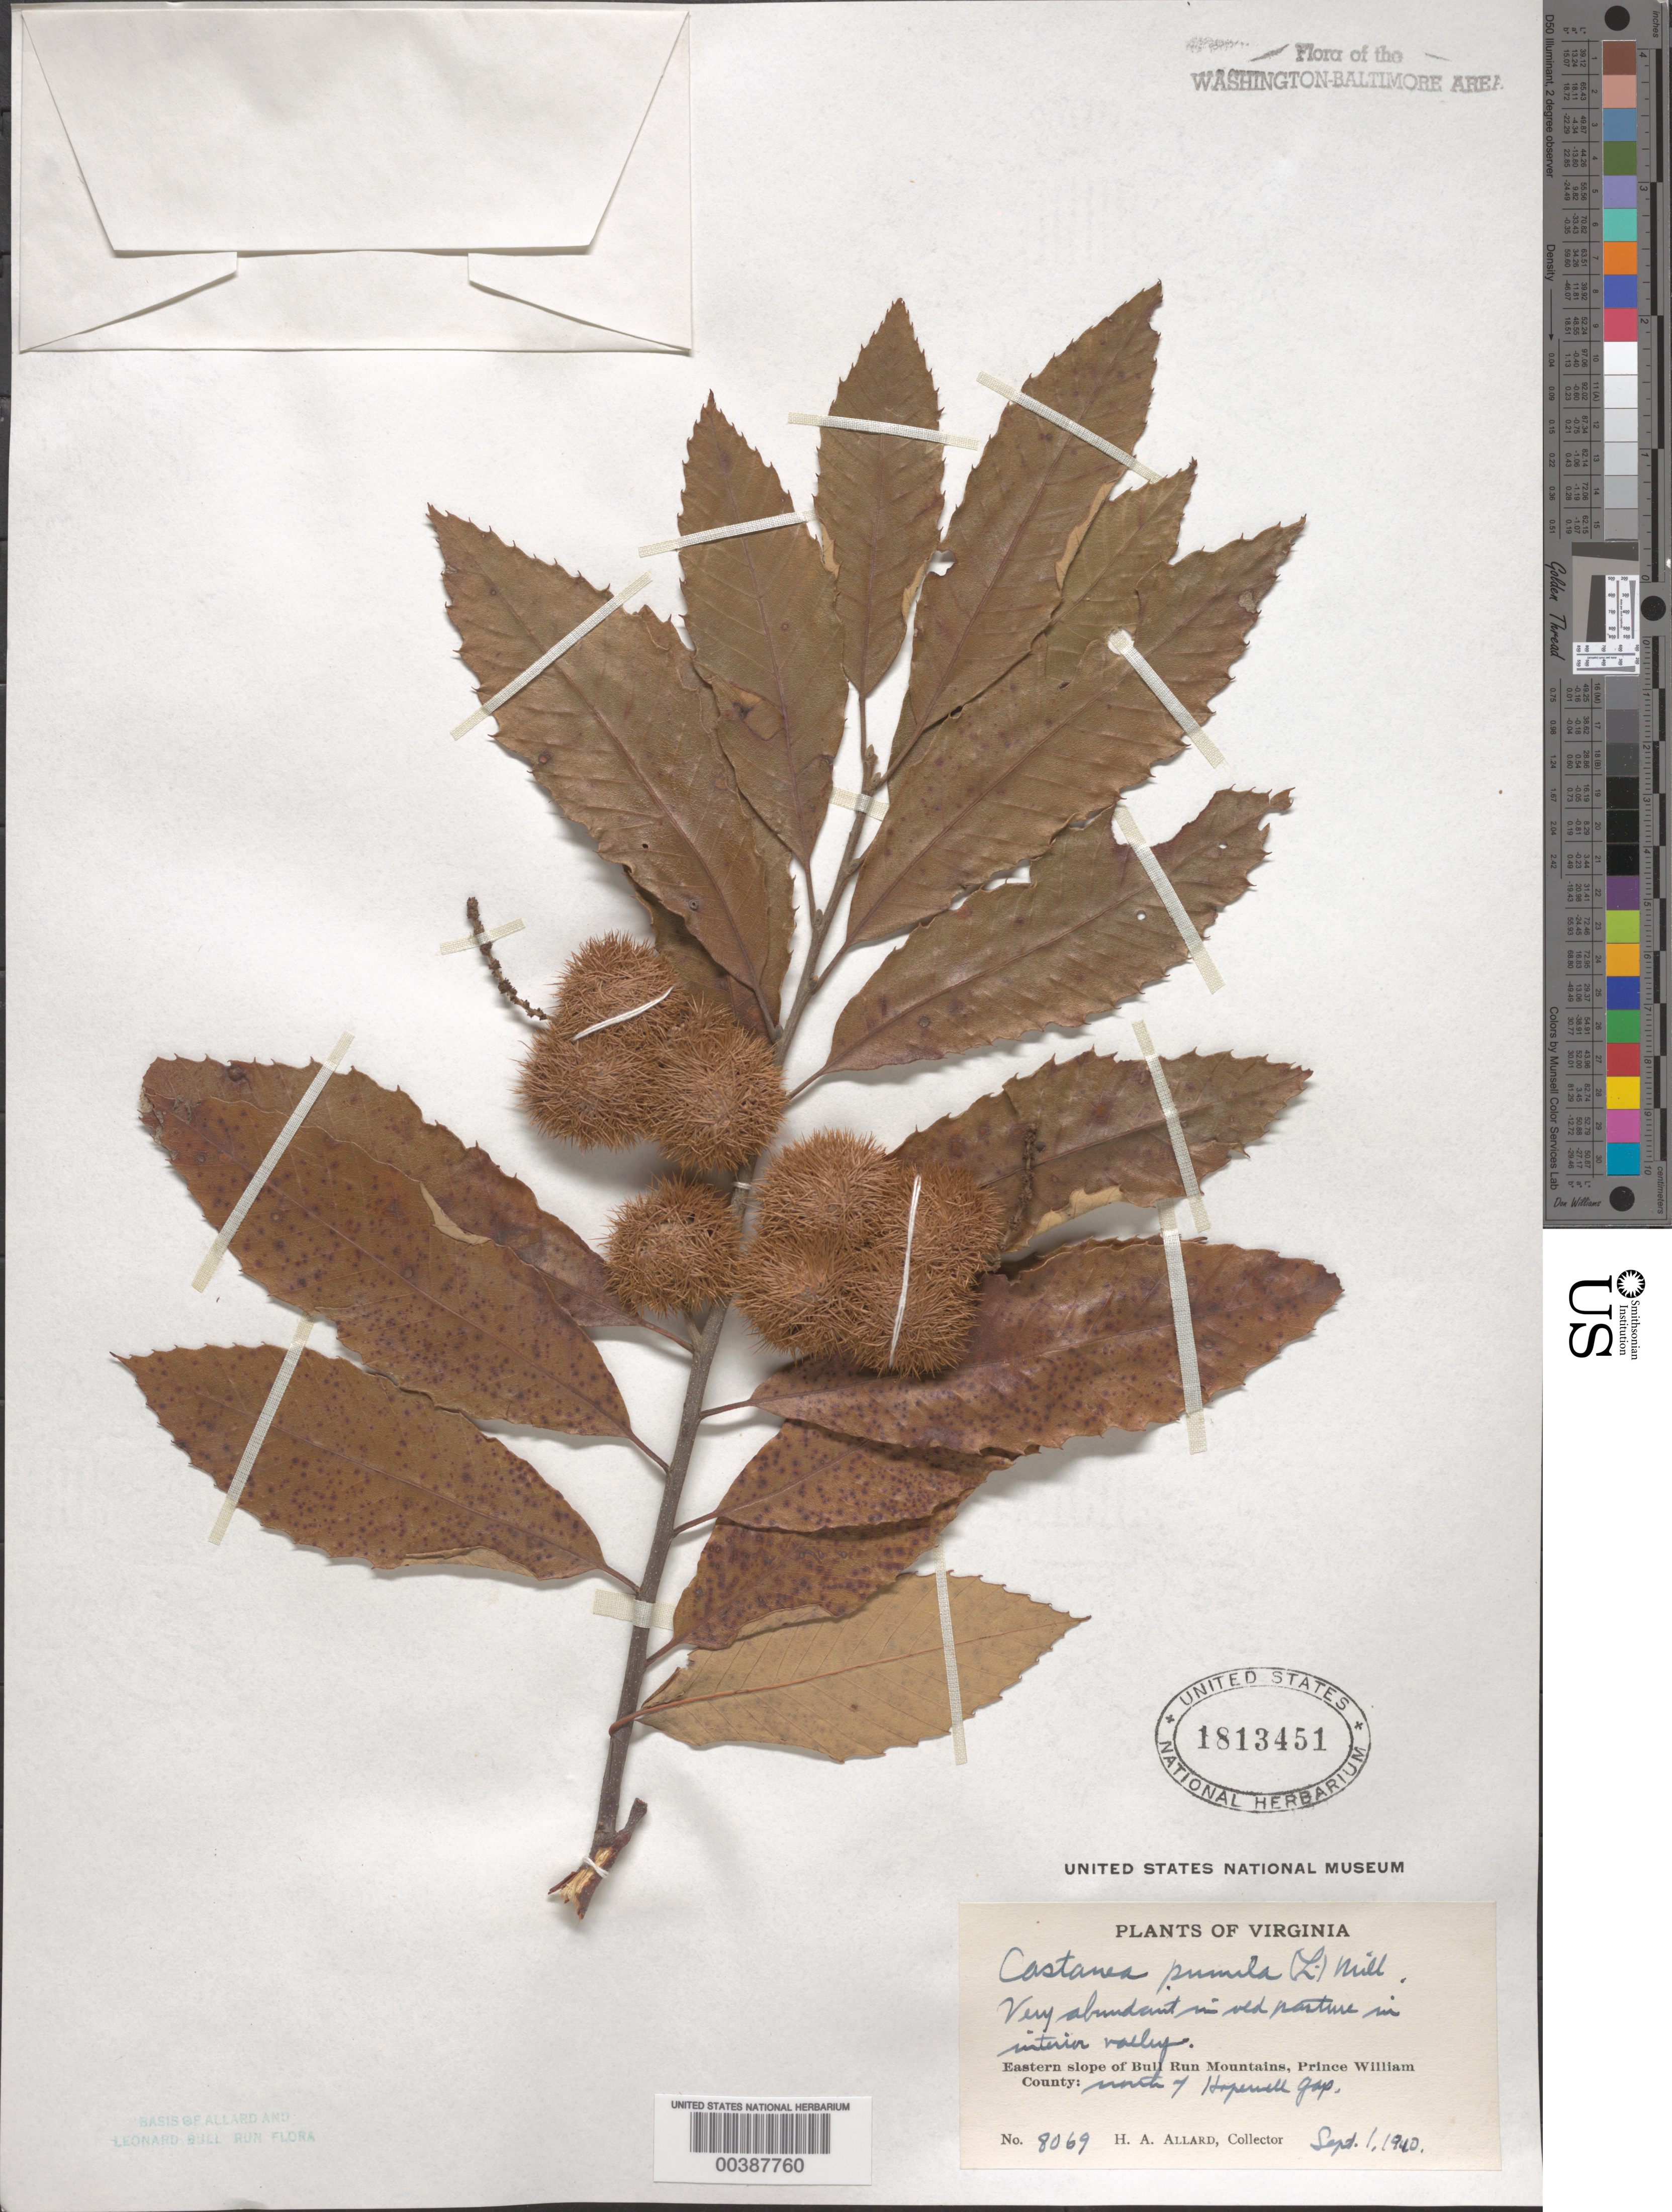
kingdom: Plantae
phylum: Tracheophyta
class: Magnoliopsida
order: Fagales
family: Fagaceae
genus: Castanea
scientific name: Castanea pumila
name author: (L.) Mill.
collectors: H. A. Allard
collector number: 8069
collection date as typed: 01 Sep 1940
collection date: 1940-09-01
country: United States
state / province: Virginia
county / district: Prince William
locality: North of Hopewell Gap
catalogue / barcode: US 1813451